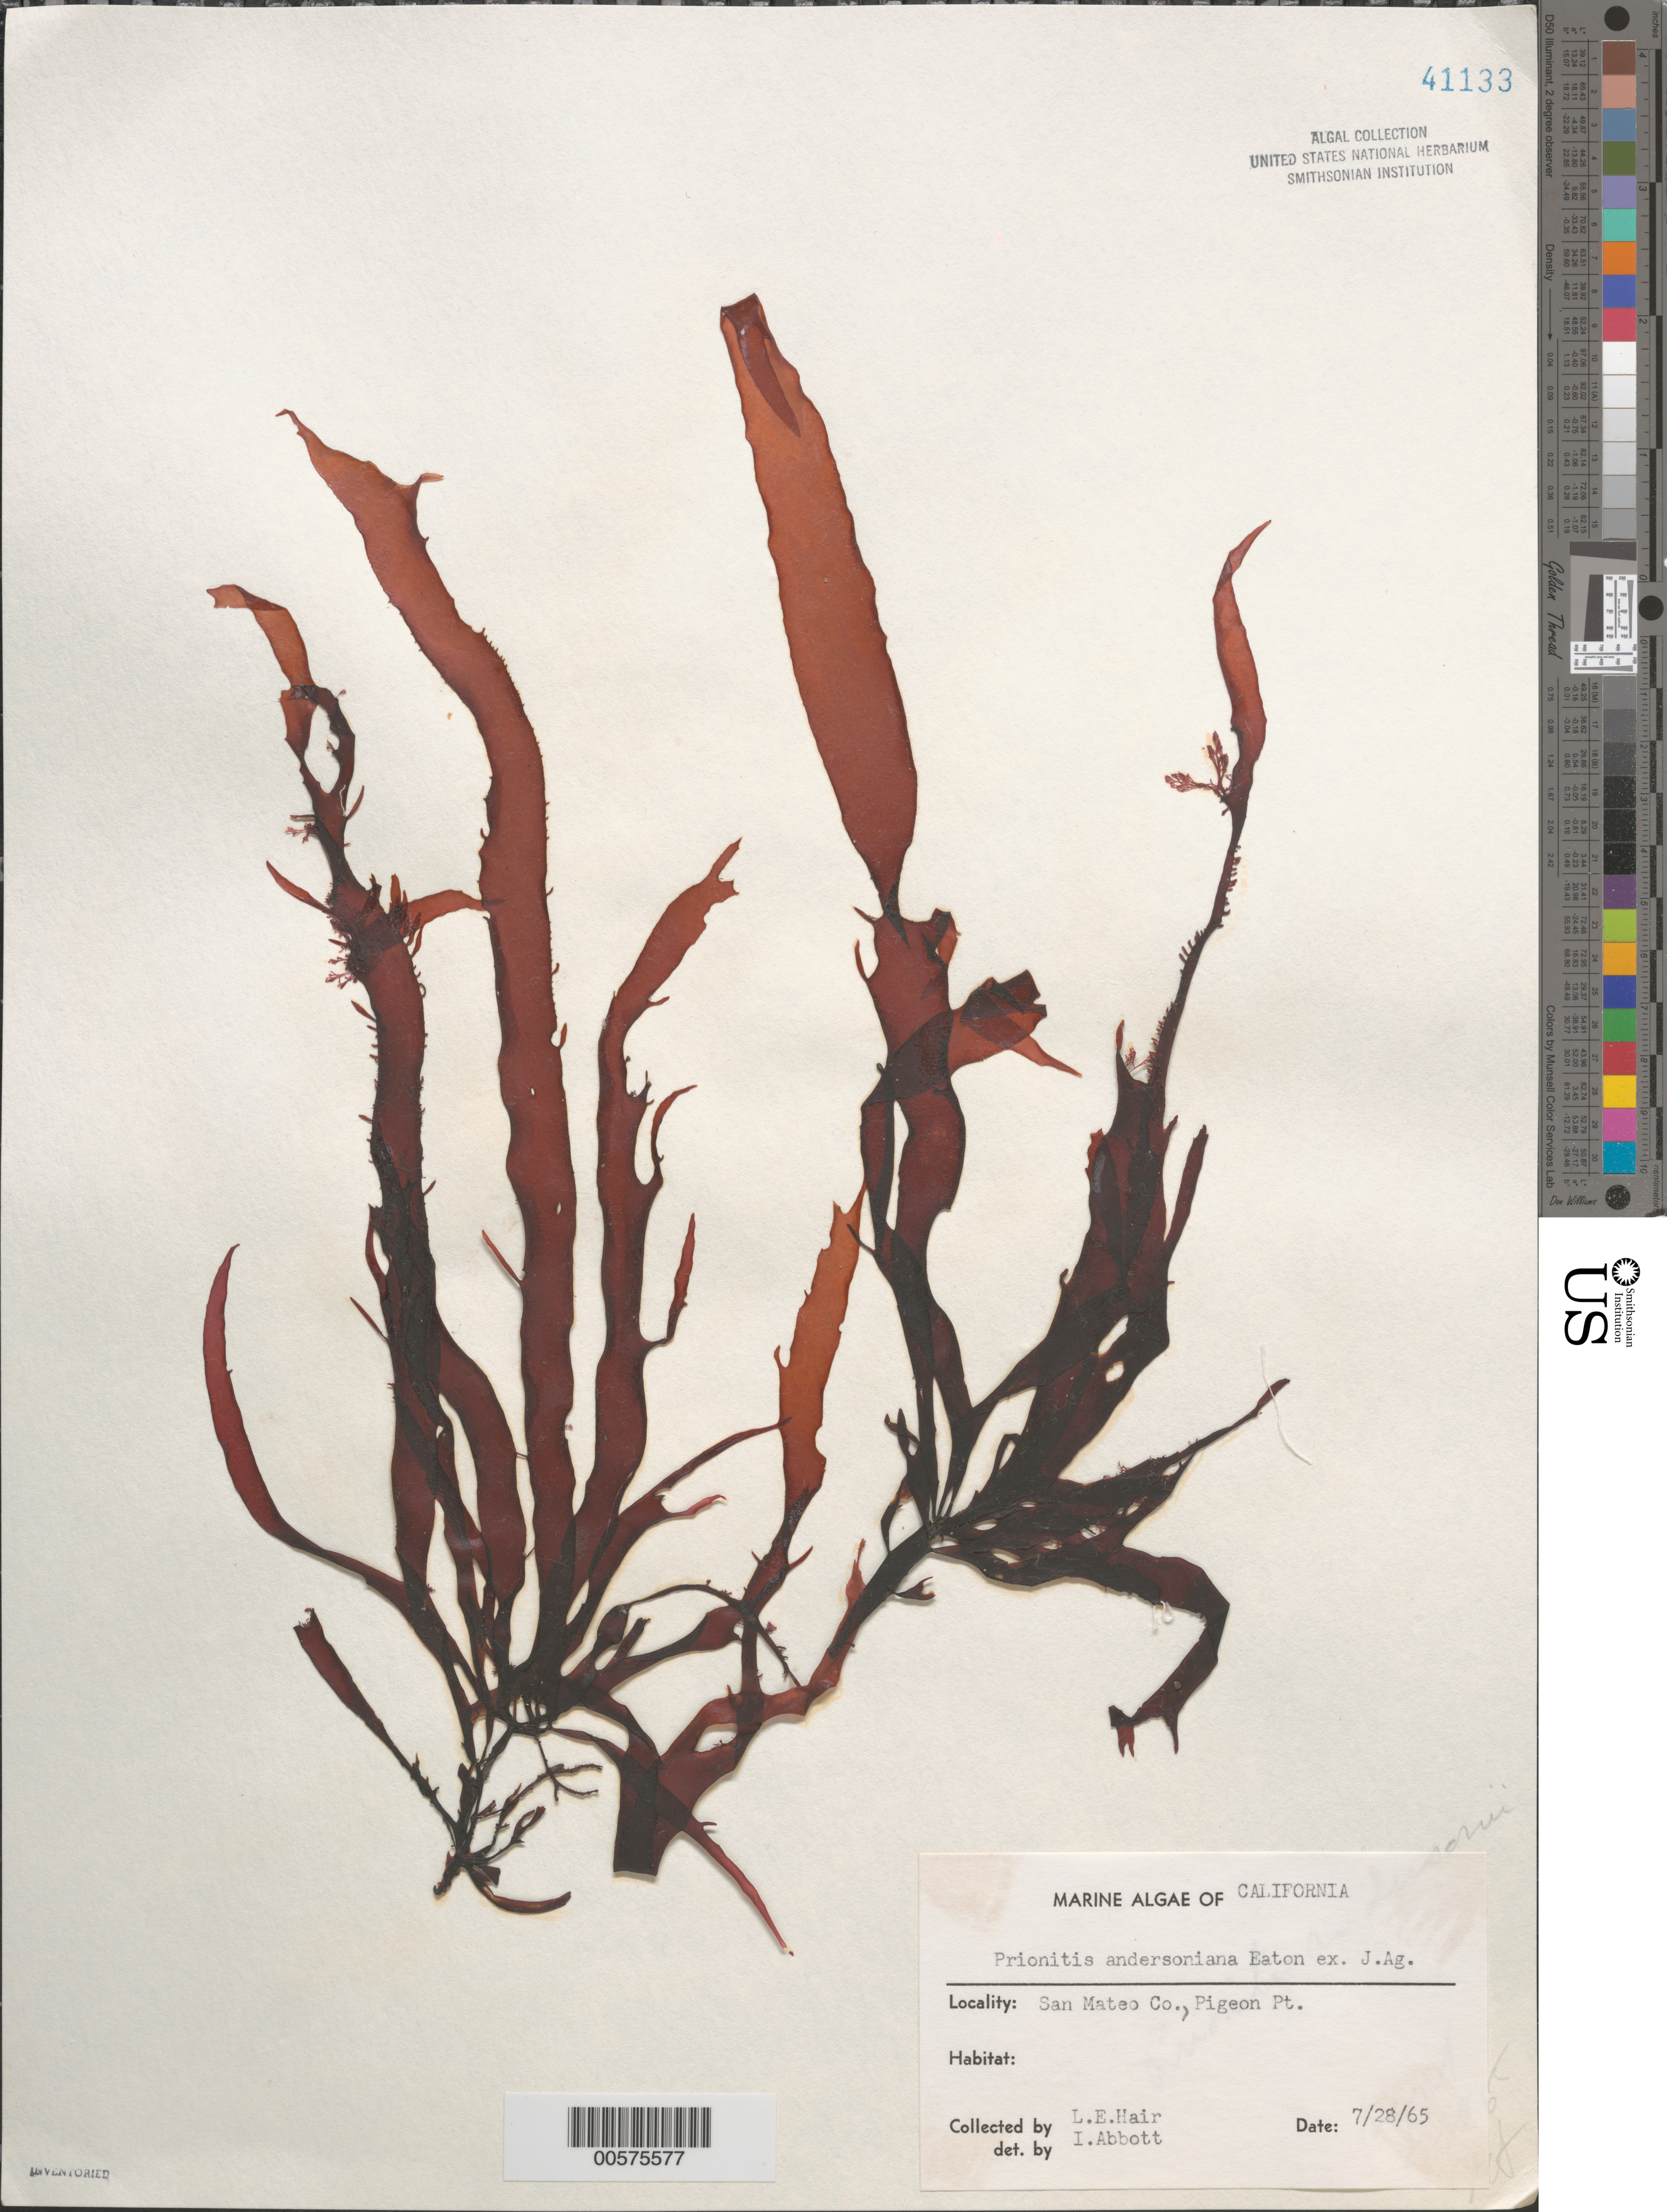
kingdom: Plantae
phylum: Rhodophyta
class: Florideophyceae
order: Cryptonemiales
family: Cryptonemiaceae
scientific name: Prionitis sternbergii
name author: (C. Agardh) J. Agardh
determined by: Algae name updating Project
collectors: L. Hair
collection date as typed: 28 Jul 1965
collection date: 1965-07-28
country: United States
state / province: California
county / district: San Mateo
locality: Pigeon Point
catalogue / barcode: US 41133